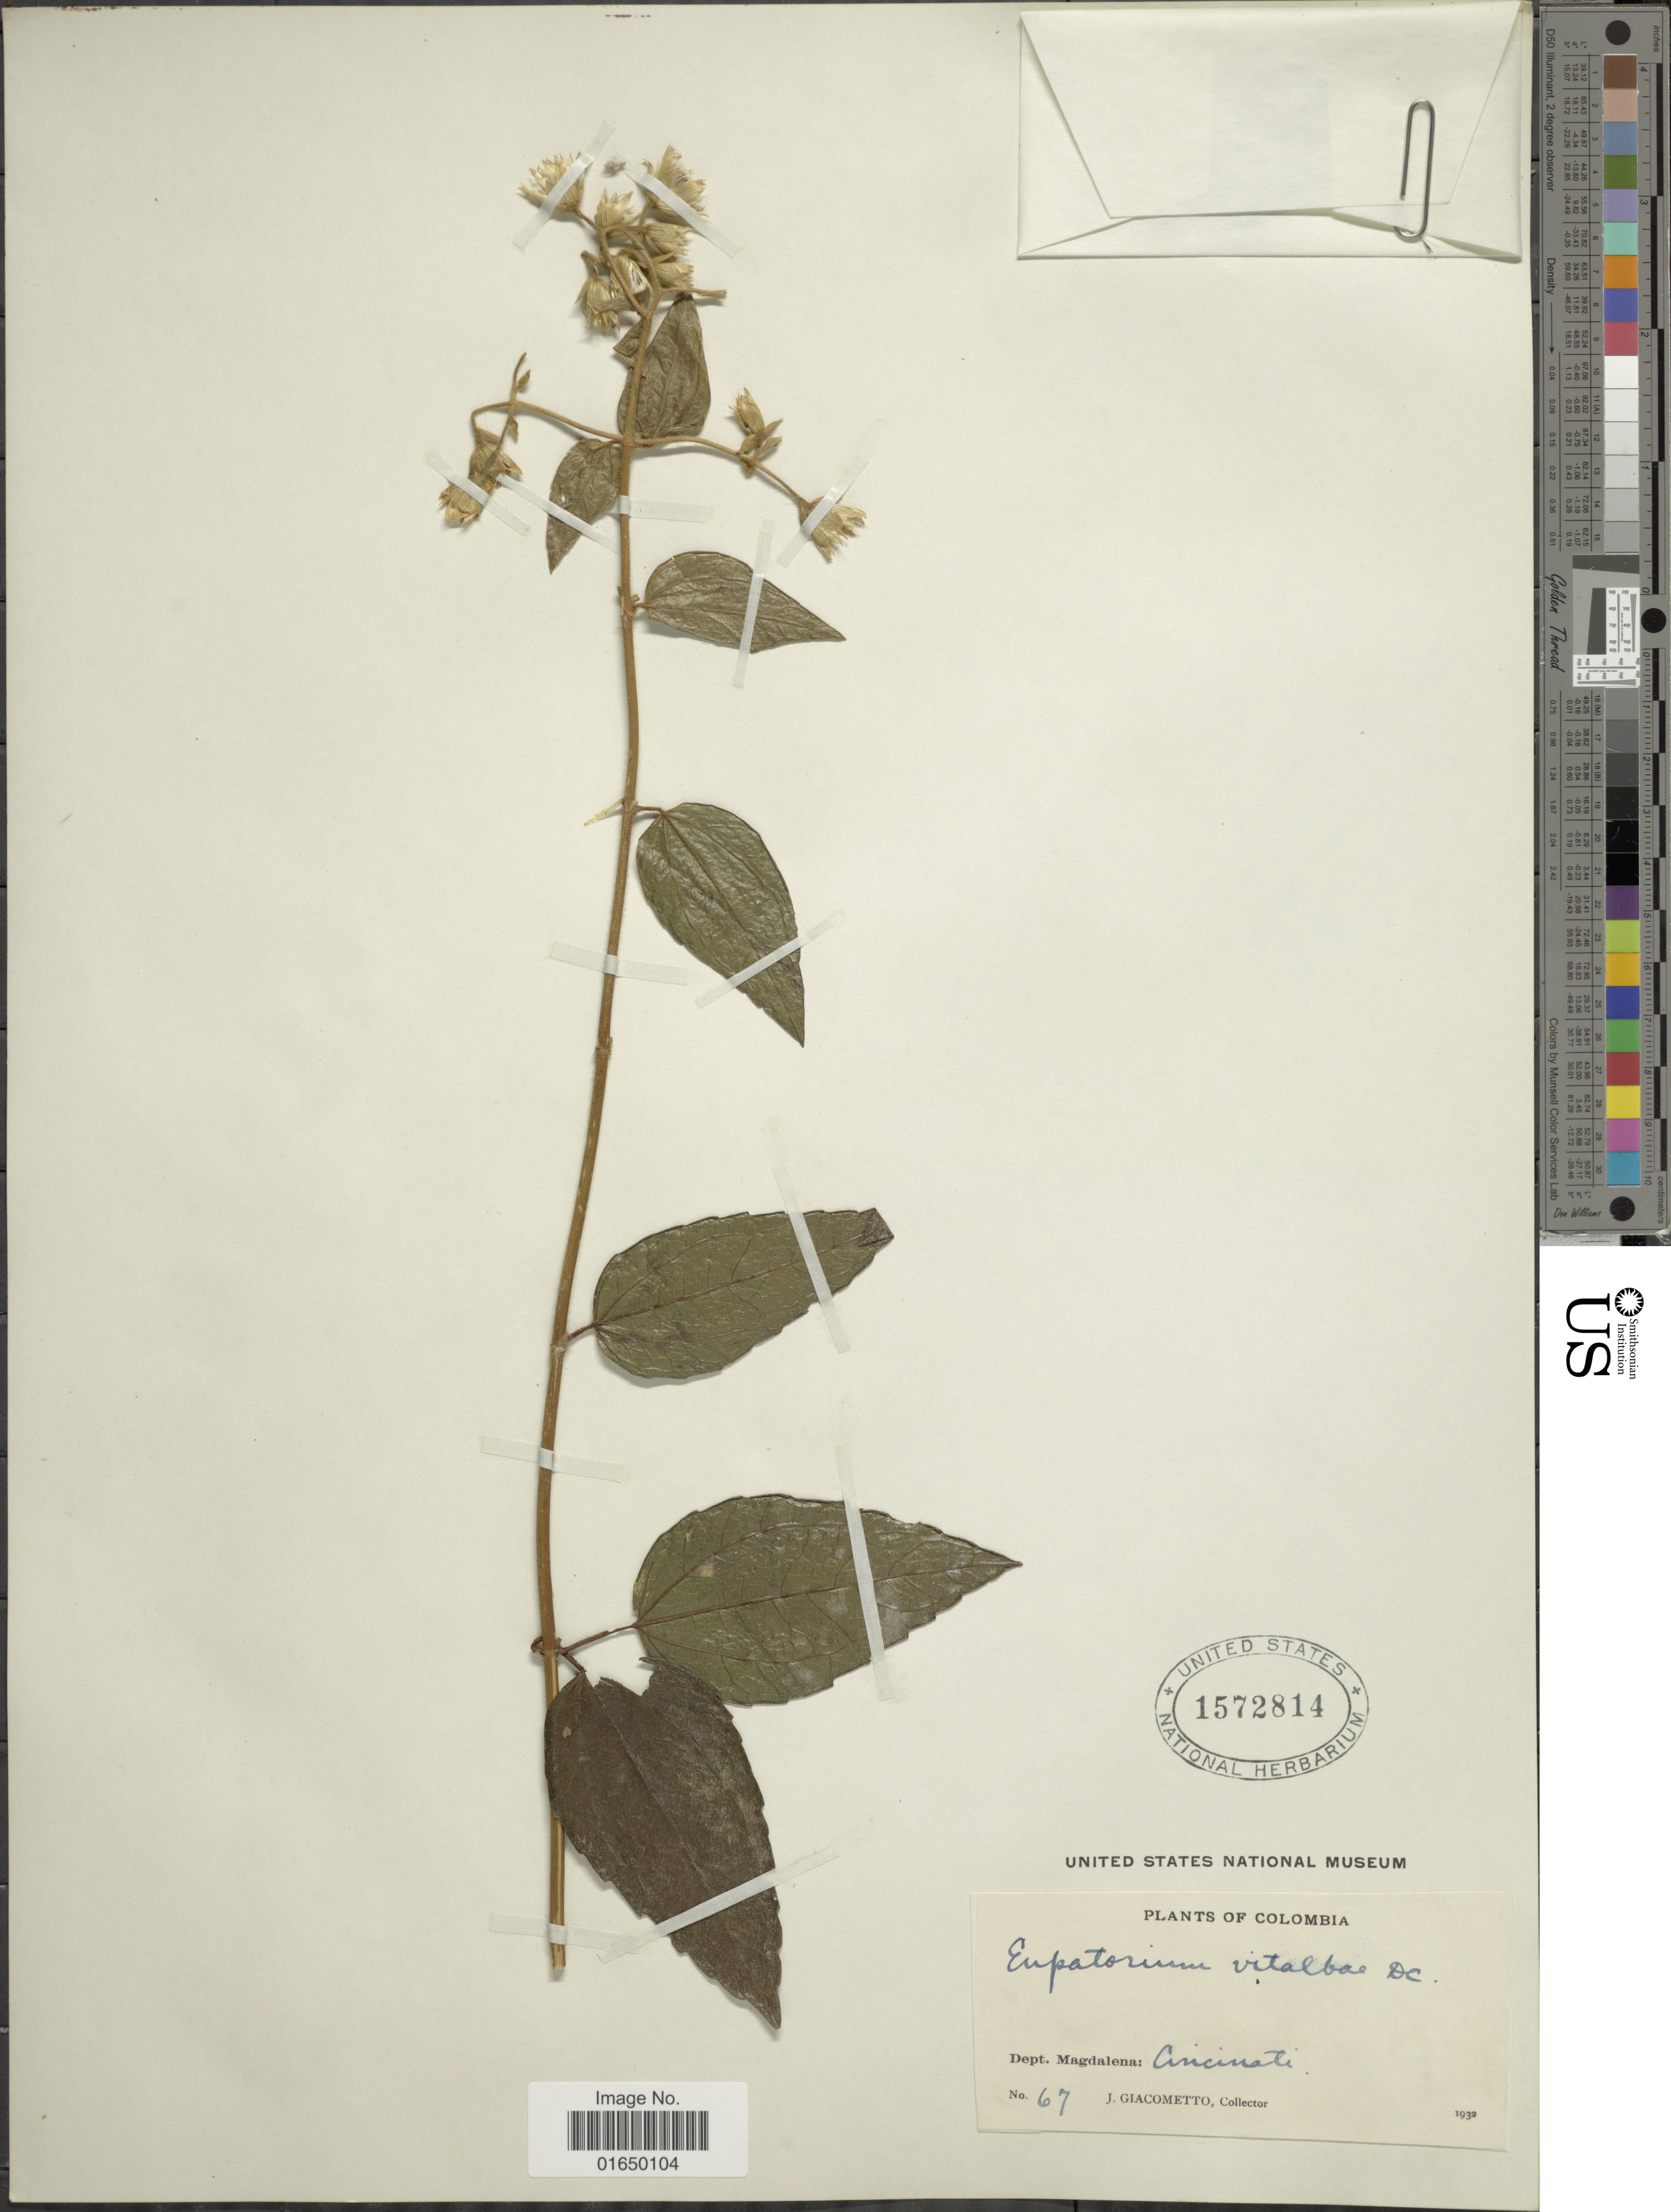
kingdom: Plantae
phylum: Tracheophyta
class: Magnoliopsida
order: Asterales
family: Asteraceae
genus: Heterocondylus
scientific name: Heterocondylus vitalbae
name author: (DC.) R.M. King & H. Rob.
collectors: J. Giacometto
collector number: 67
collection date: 1932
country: Colombia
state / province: Magdalena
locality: Dept. Magdalena: Cincinati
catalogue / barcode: US 1572814